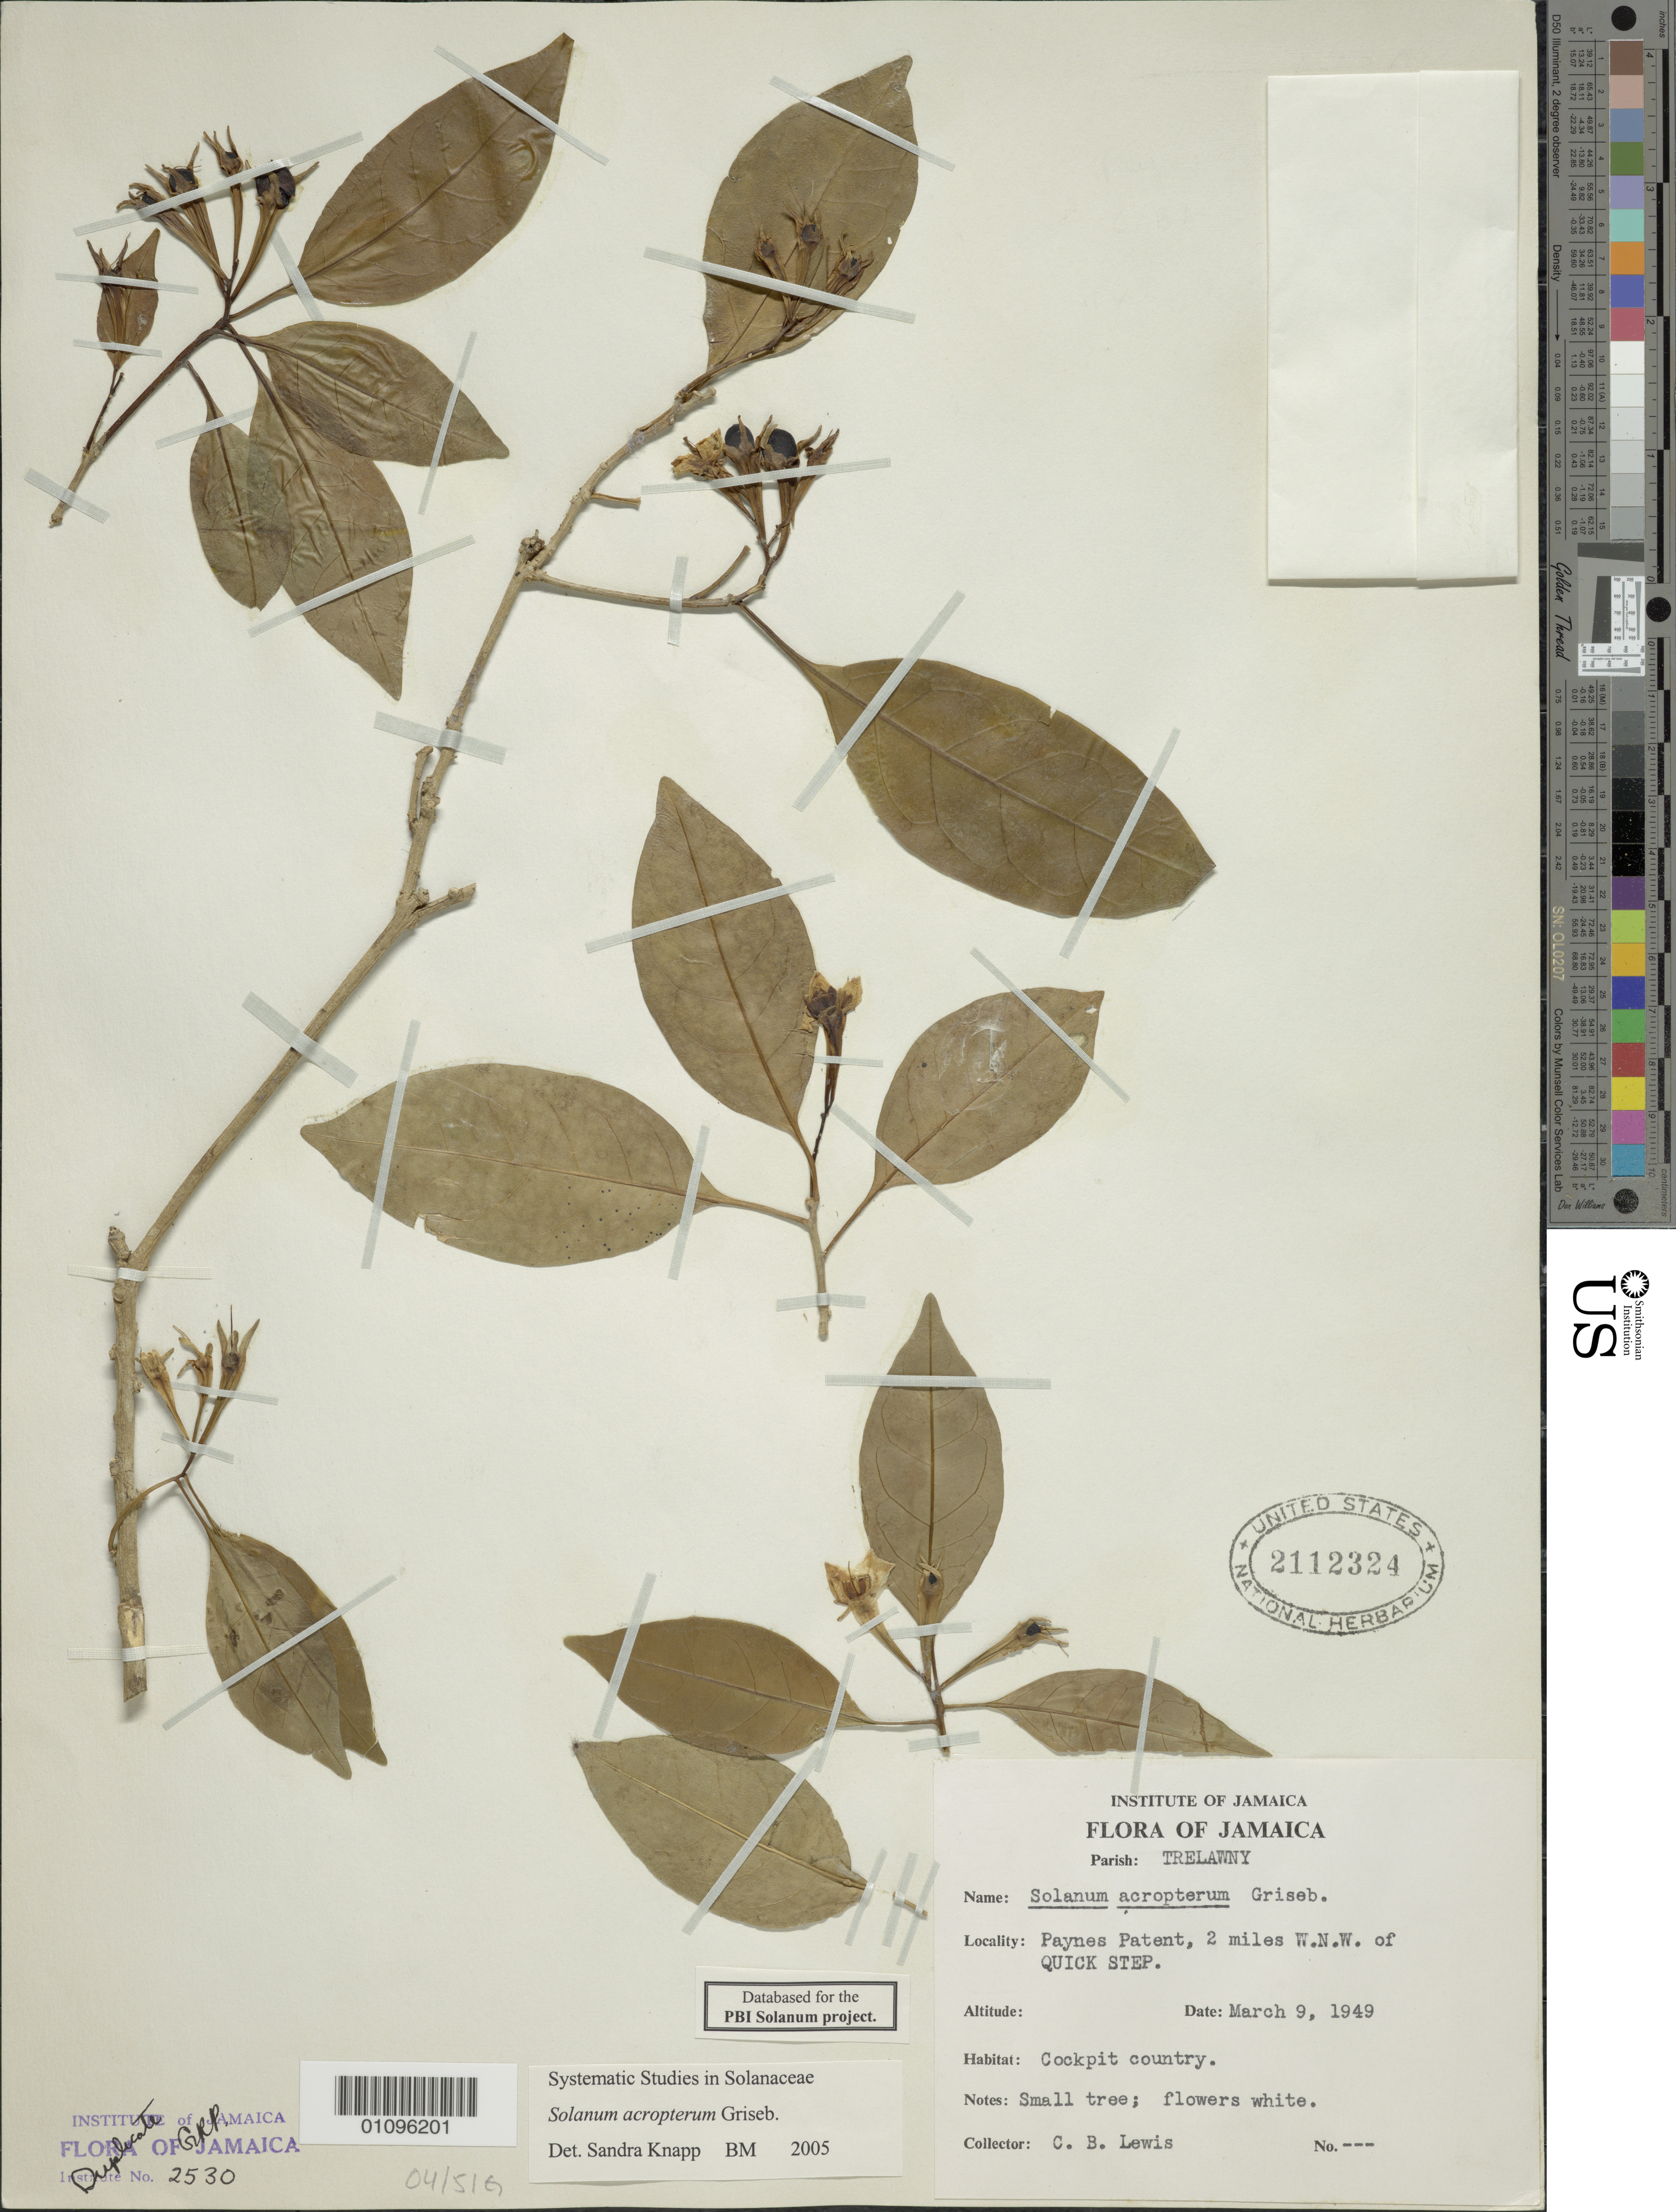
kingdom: Plantae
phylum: Tracheophyta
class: Magnoliopsida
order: Solanales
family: Solanaceae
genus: Solanum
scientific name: Solanum acropterum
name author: Griseb.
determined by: Knapp, S. D.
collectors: C. B. Lewis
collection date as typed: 9 Mar 1949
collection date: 1949-03-09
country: Jamaica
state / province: Trelawny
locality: Paynes Patent, 2 miles W.N.W. of Quick Step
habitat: cockpit country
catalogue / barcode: US 2112324